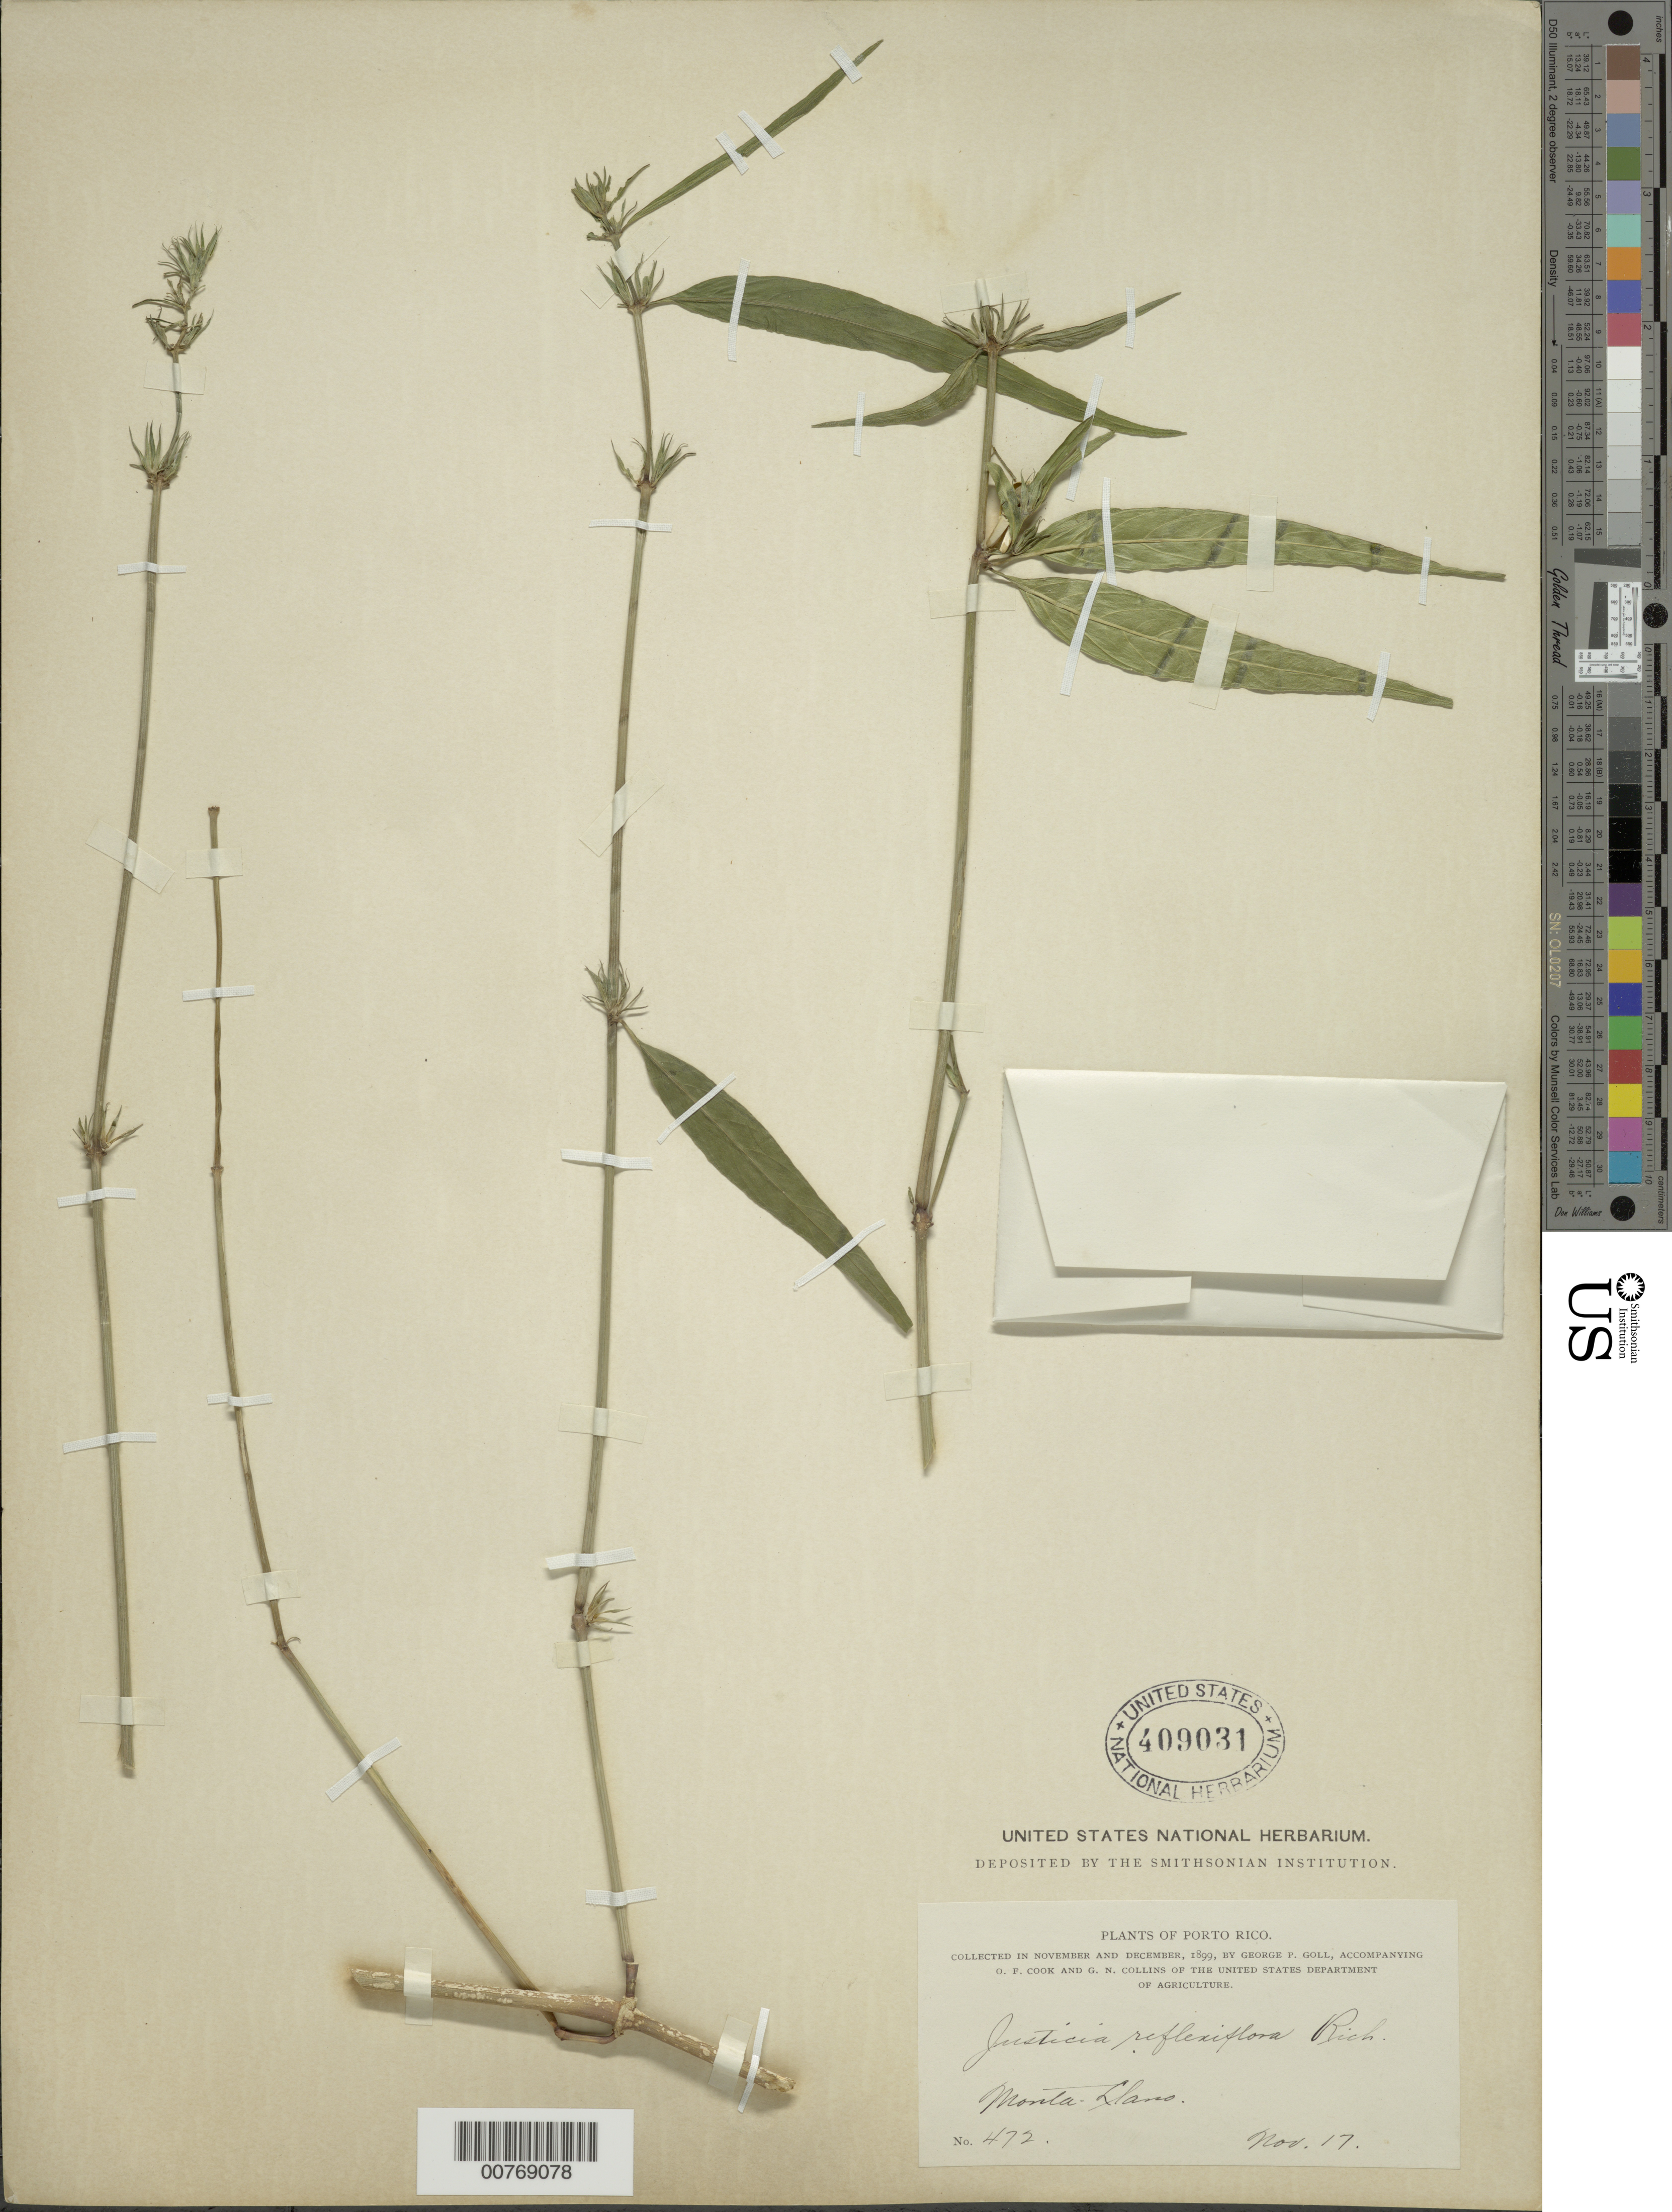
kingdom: Plantae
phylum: Tracheophyta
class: Magnoliopsida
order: Lamiales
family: Acanthaceae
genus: Justicia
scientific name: Justicia periplocifolia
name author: Jacq.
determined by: Acevedo-Rodríguez, P., (BOT), Smithsonian Institution - National Museum of Natural History (UNITED STATES)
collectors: G. Goll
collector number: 472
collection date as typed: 17 Nov 1899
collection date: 1899-11-17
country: Puerto Rico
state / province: Cayey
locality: Monte Llano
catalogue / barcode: US 409031